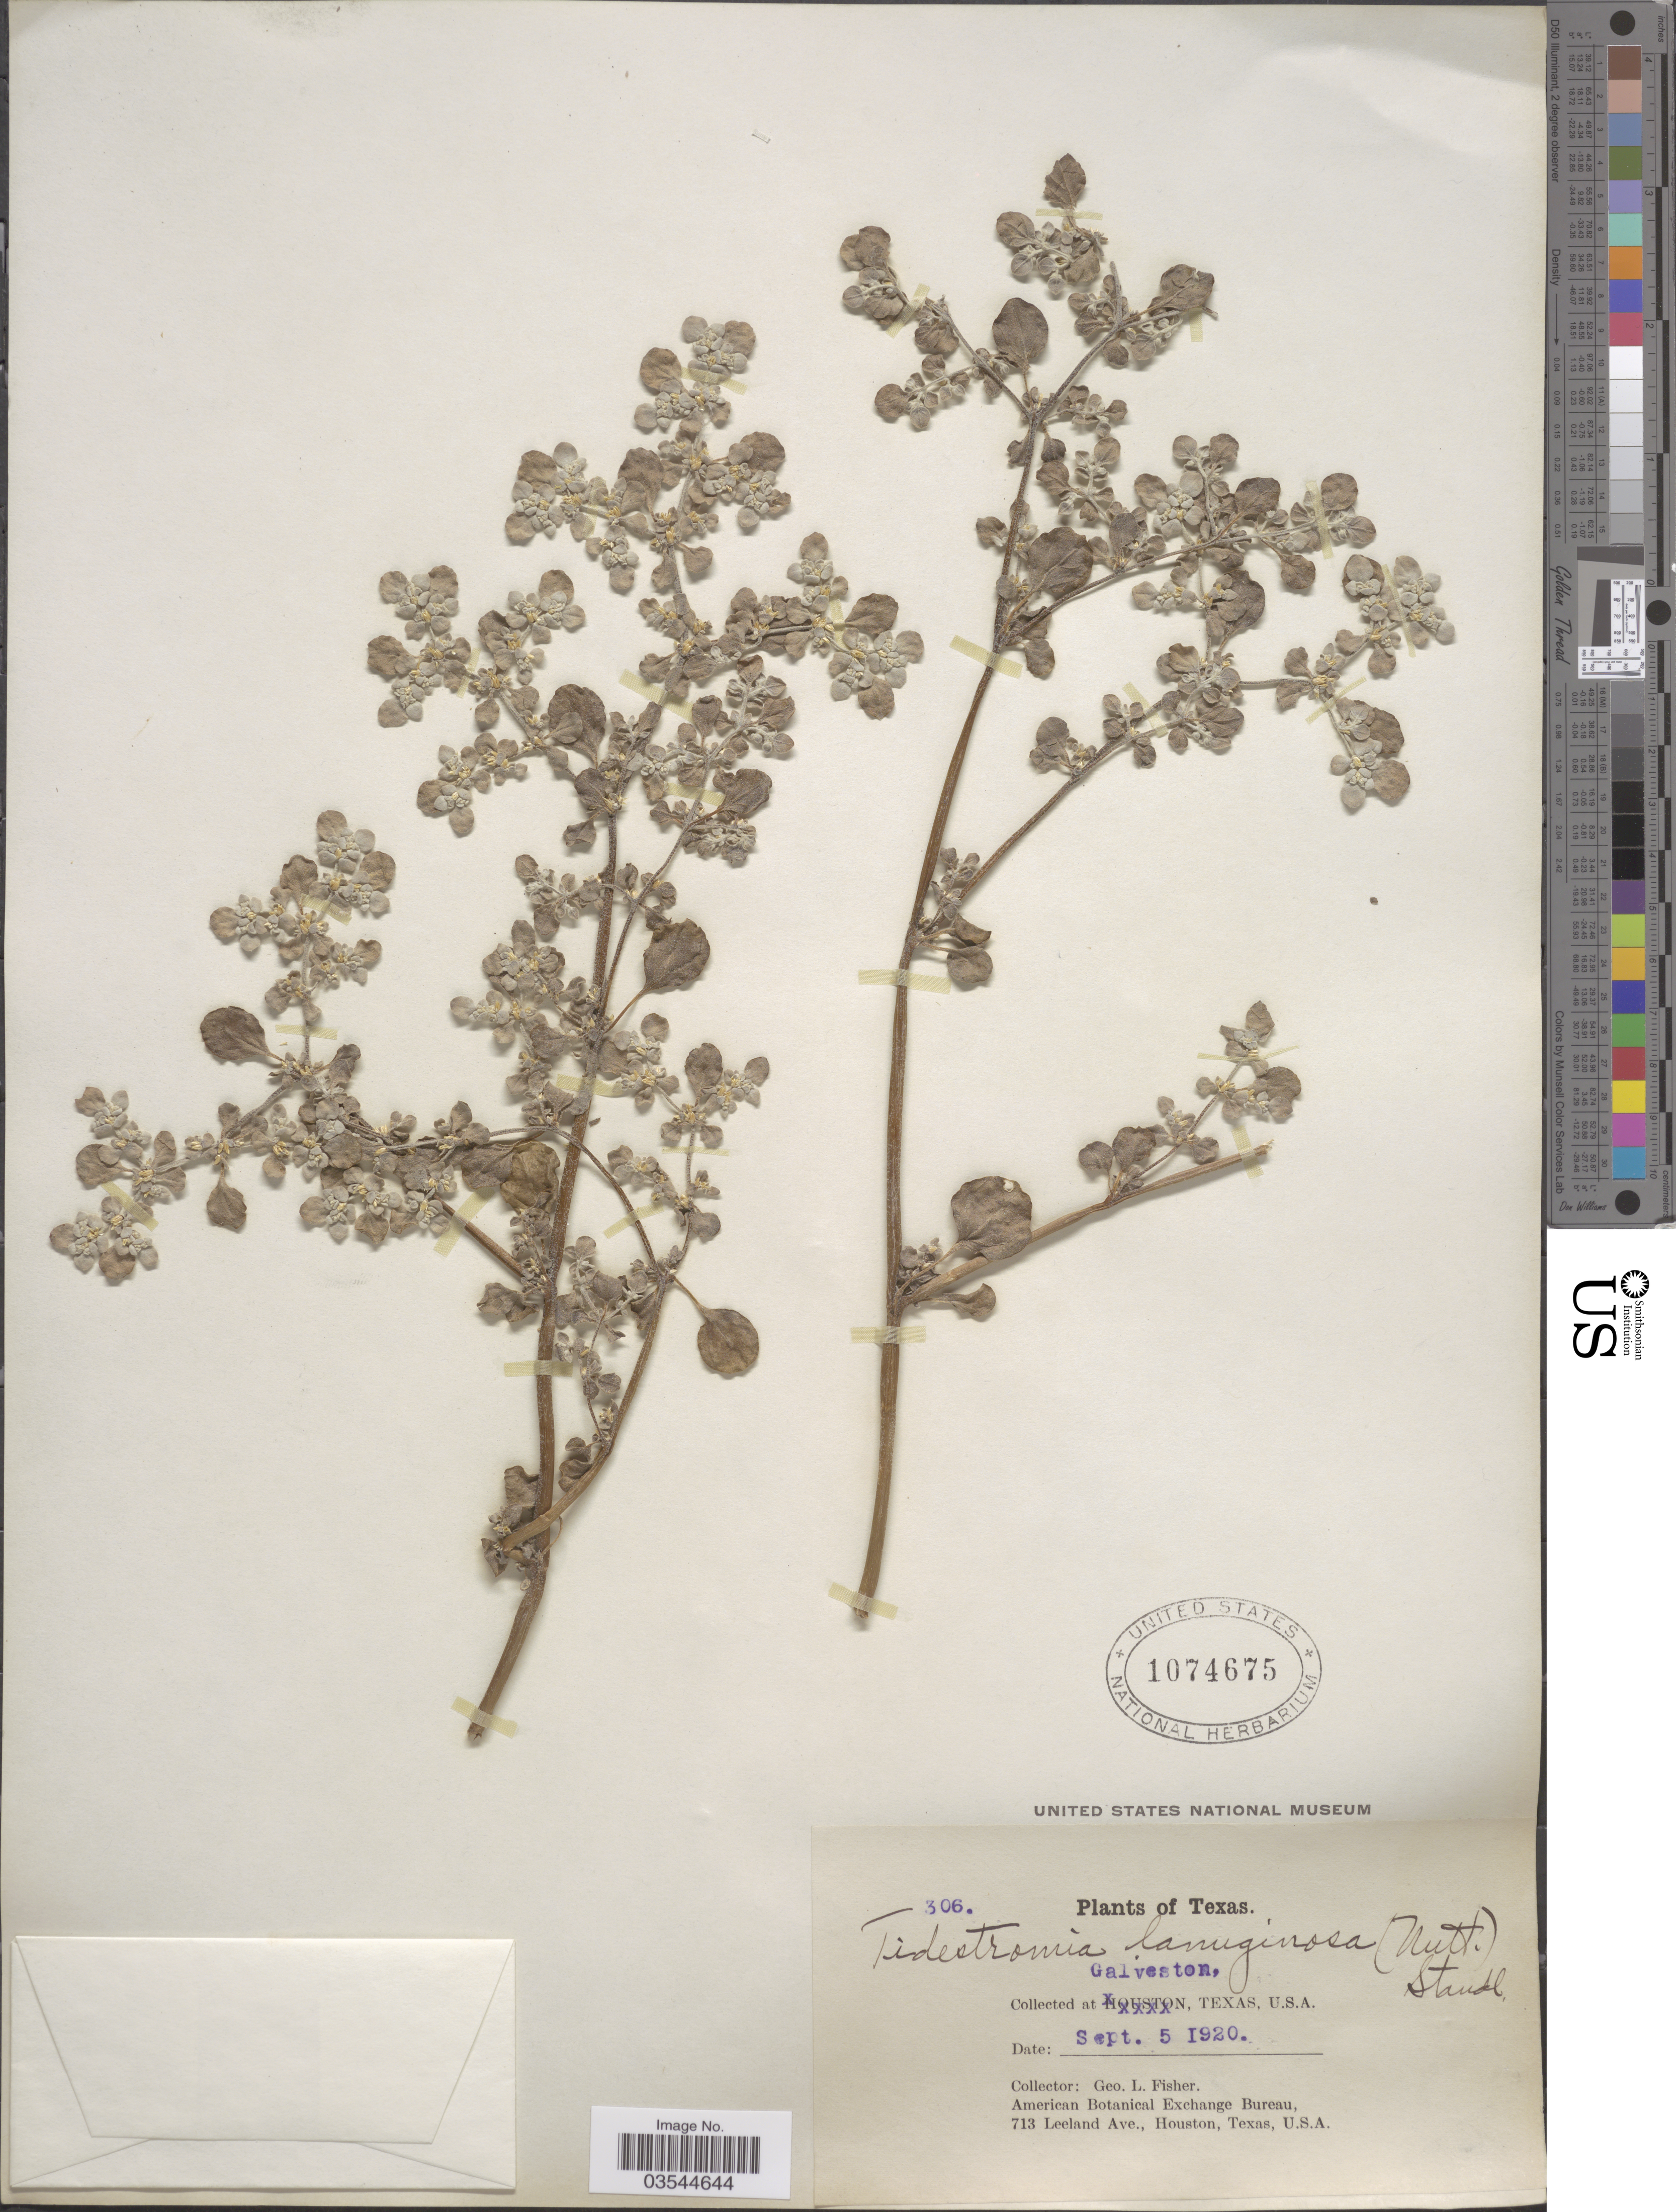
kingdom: Plantae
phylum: Tracheophyta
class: Magnoliopsida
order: Caryophyllales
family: Amaranthaceae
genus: Tidestromia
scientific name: Tidestromia lanuginosa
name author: (Nutt.) Standl.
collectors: G. L. Fisher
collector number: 306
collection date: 1920-09-05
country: United States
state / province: Texas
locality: Galveston.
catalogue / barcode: US 1074675